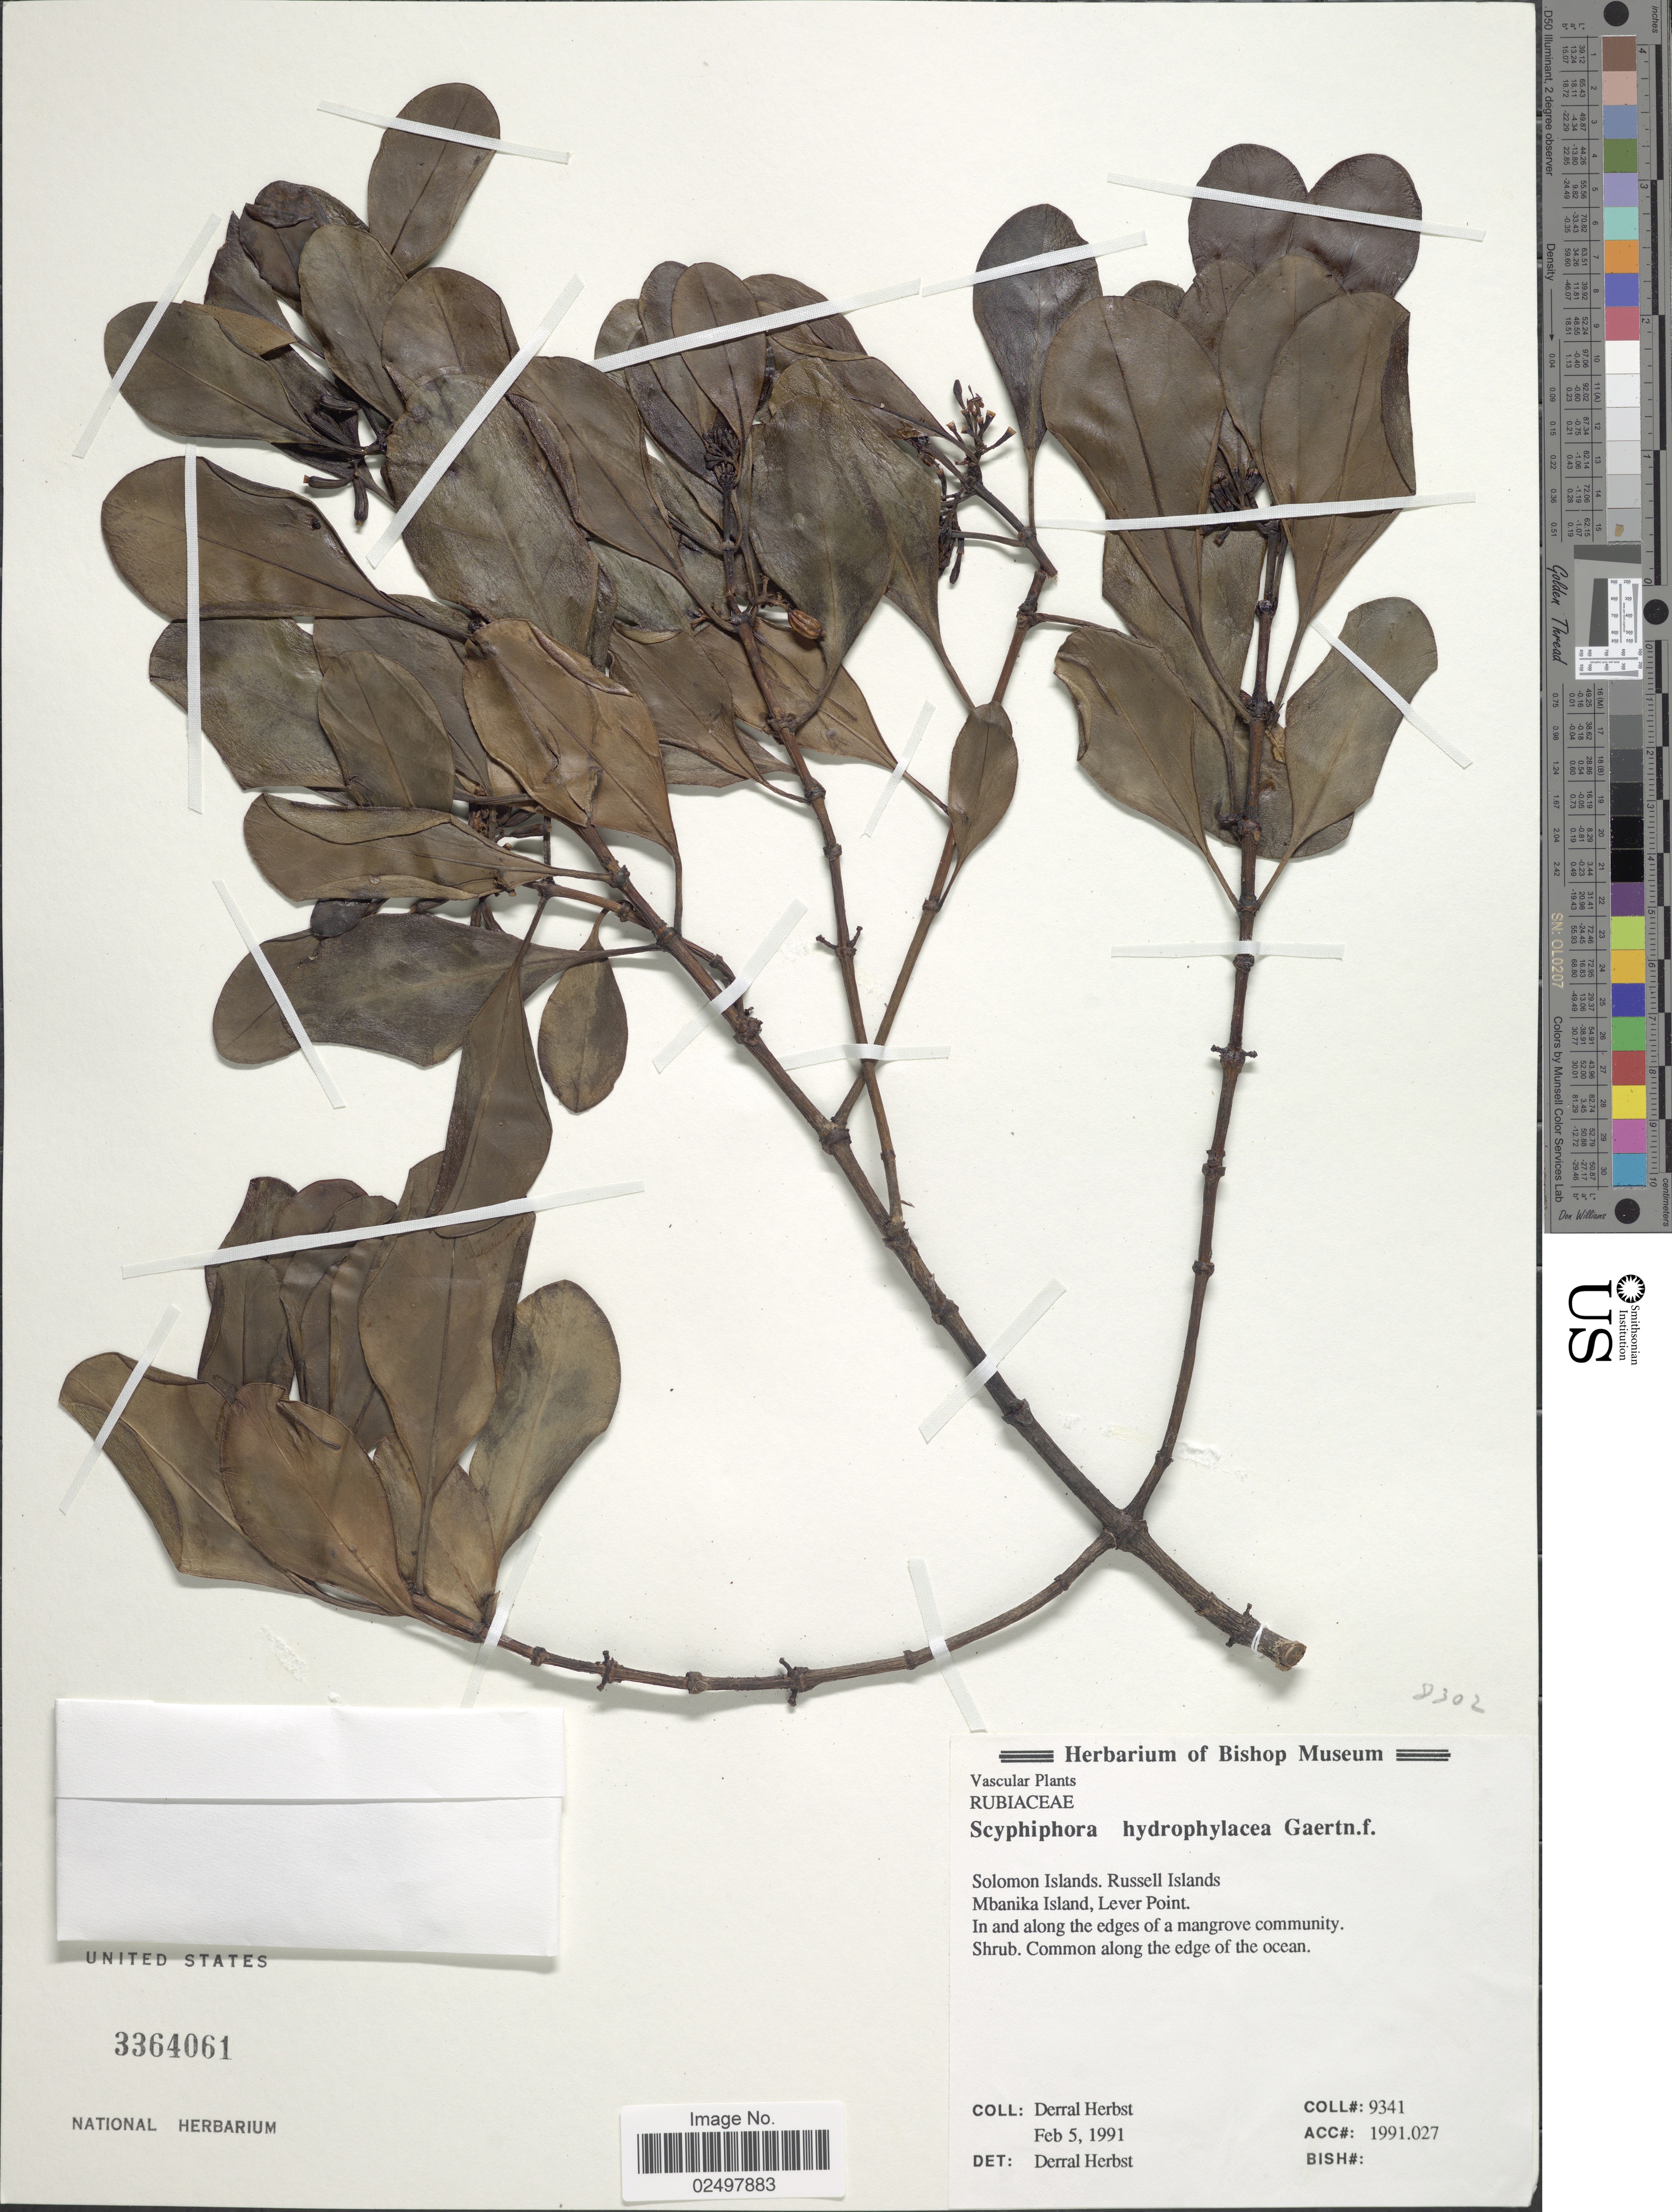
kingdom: Plantae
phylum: Tracheophyta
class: Magnoliopsida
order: Gentianales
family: Rubiaceae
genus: Scyphiphora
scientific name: Scyphiphora hydrophyllacea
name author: Gaertn.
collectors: D. R. Herbst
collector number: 9341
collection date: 1991-02-05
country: Solomon Islands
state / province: Solomon Islands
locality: Russell Islands, Mbanika Island, Lever Point, in and along the edges of a mangrove community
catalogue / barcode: US 3364061